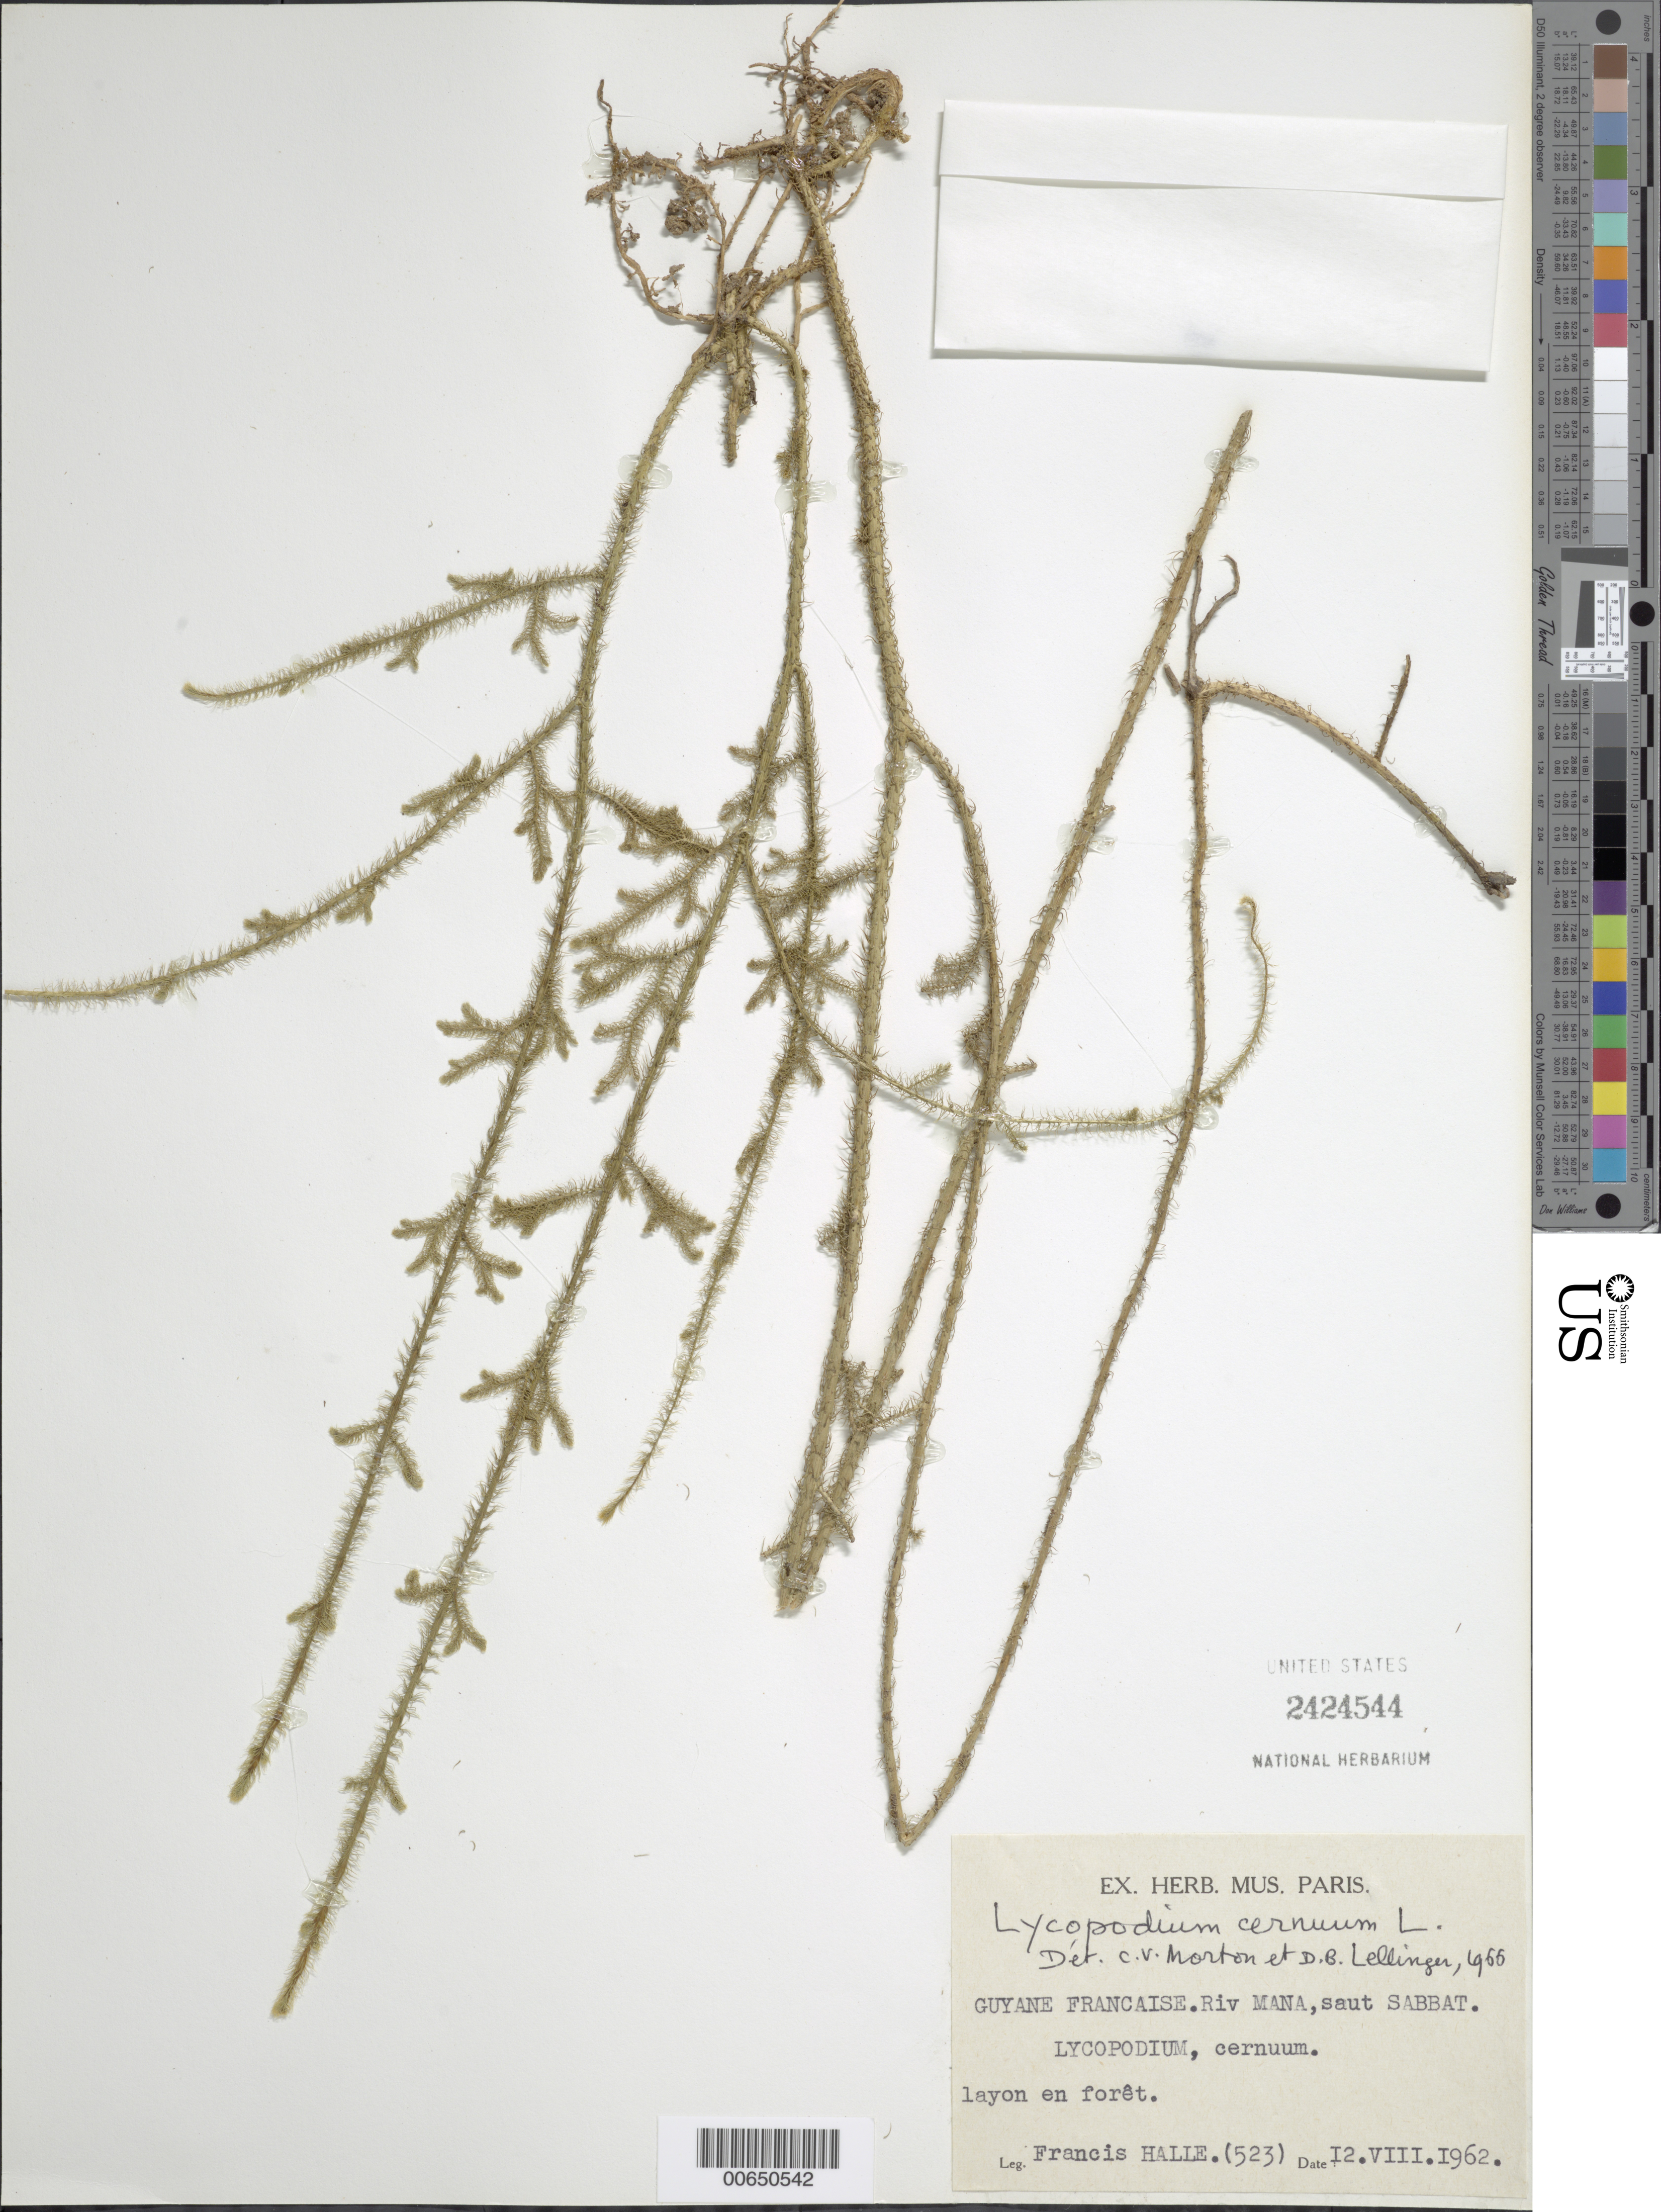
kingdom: Plantae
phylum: Tracheophyta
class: Lycopodiopsida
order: Lycopodiales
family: Lycopodiaceae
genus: Palhinhaea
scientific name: Palhinhaea cernua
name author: (L.) Vasc. & Franco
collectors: F. Hallé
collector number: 523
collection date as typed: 12-Aug-62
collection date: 1962-08-12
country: French Guiana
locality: Rivière Mana, Saut Sabbat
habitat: Forest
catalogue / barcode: US 2424544